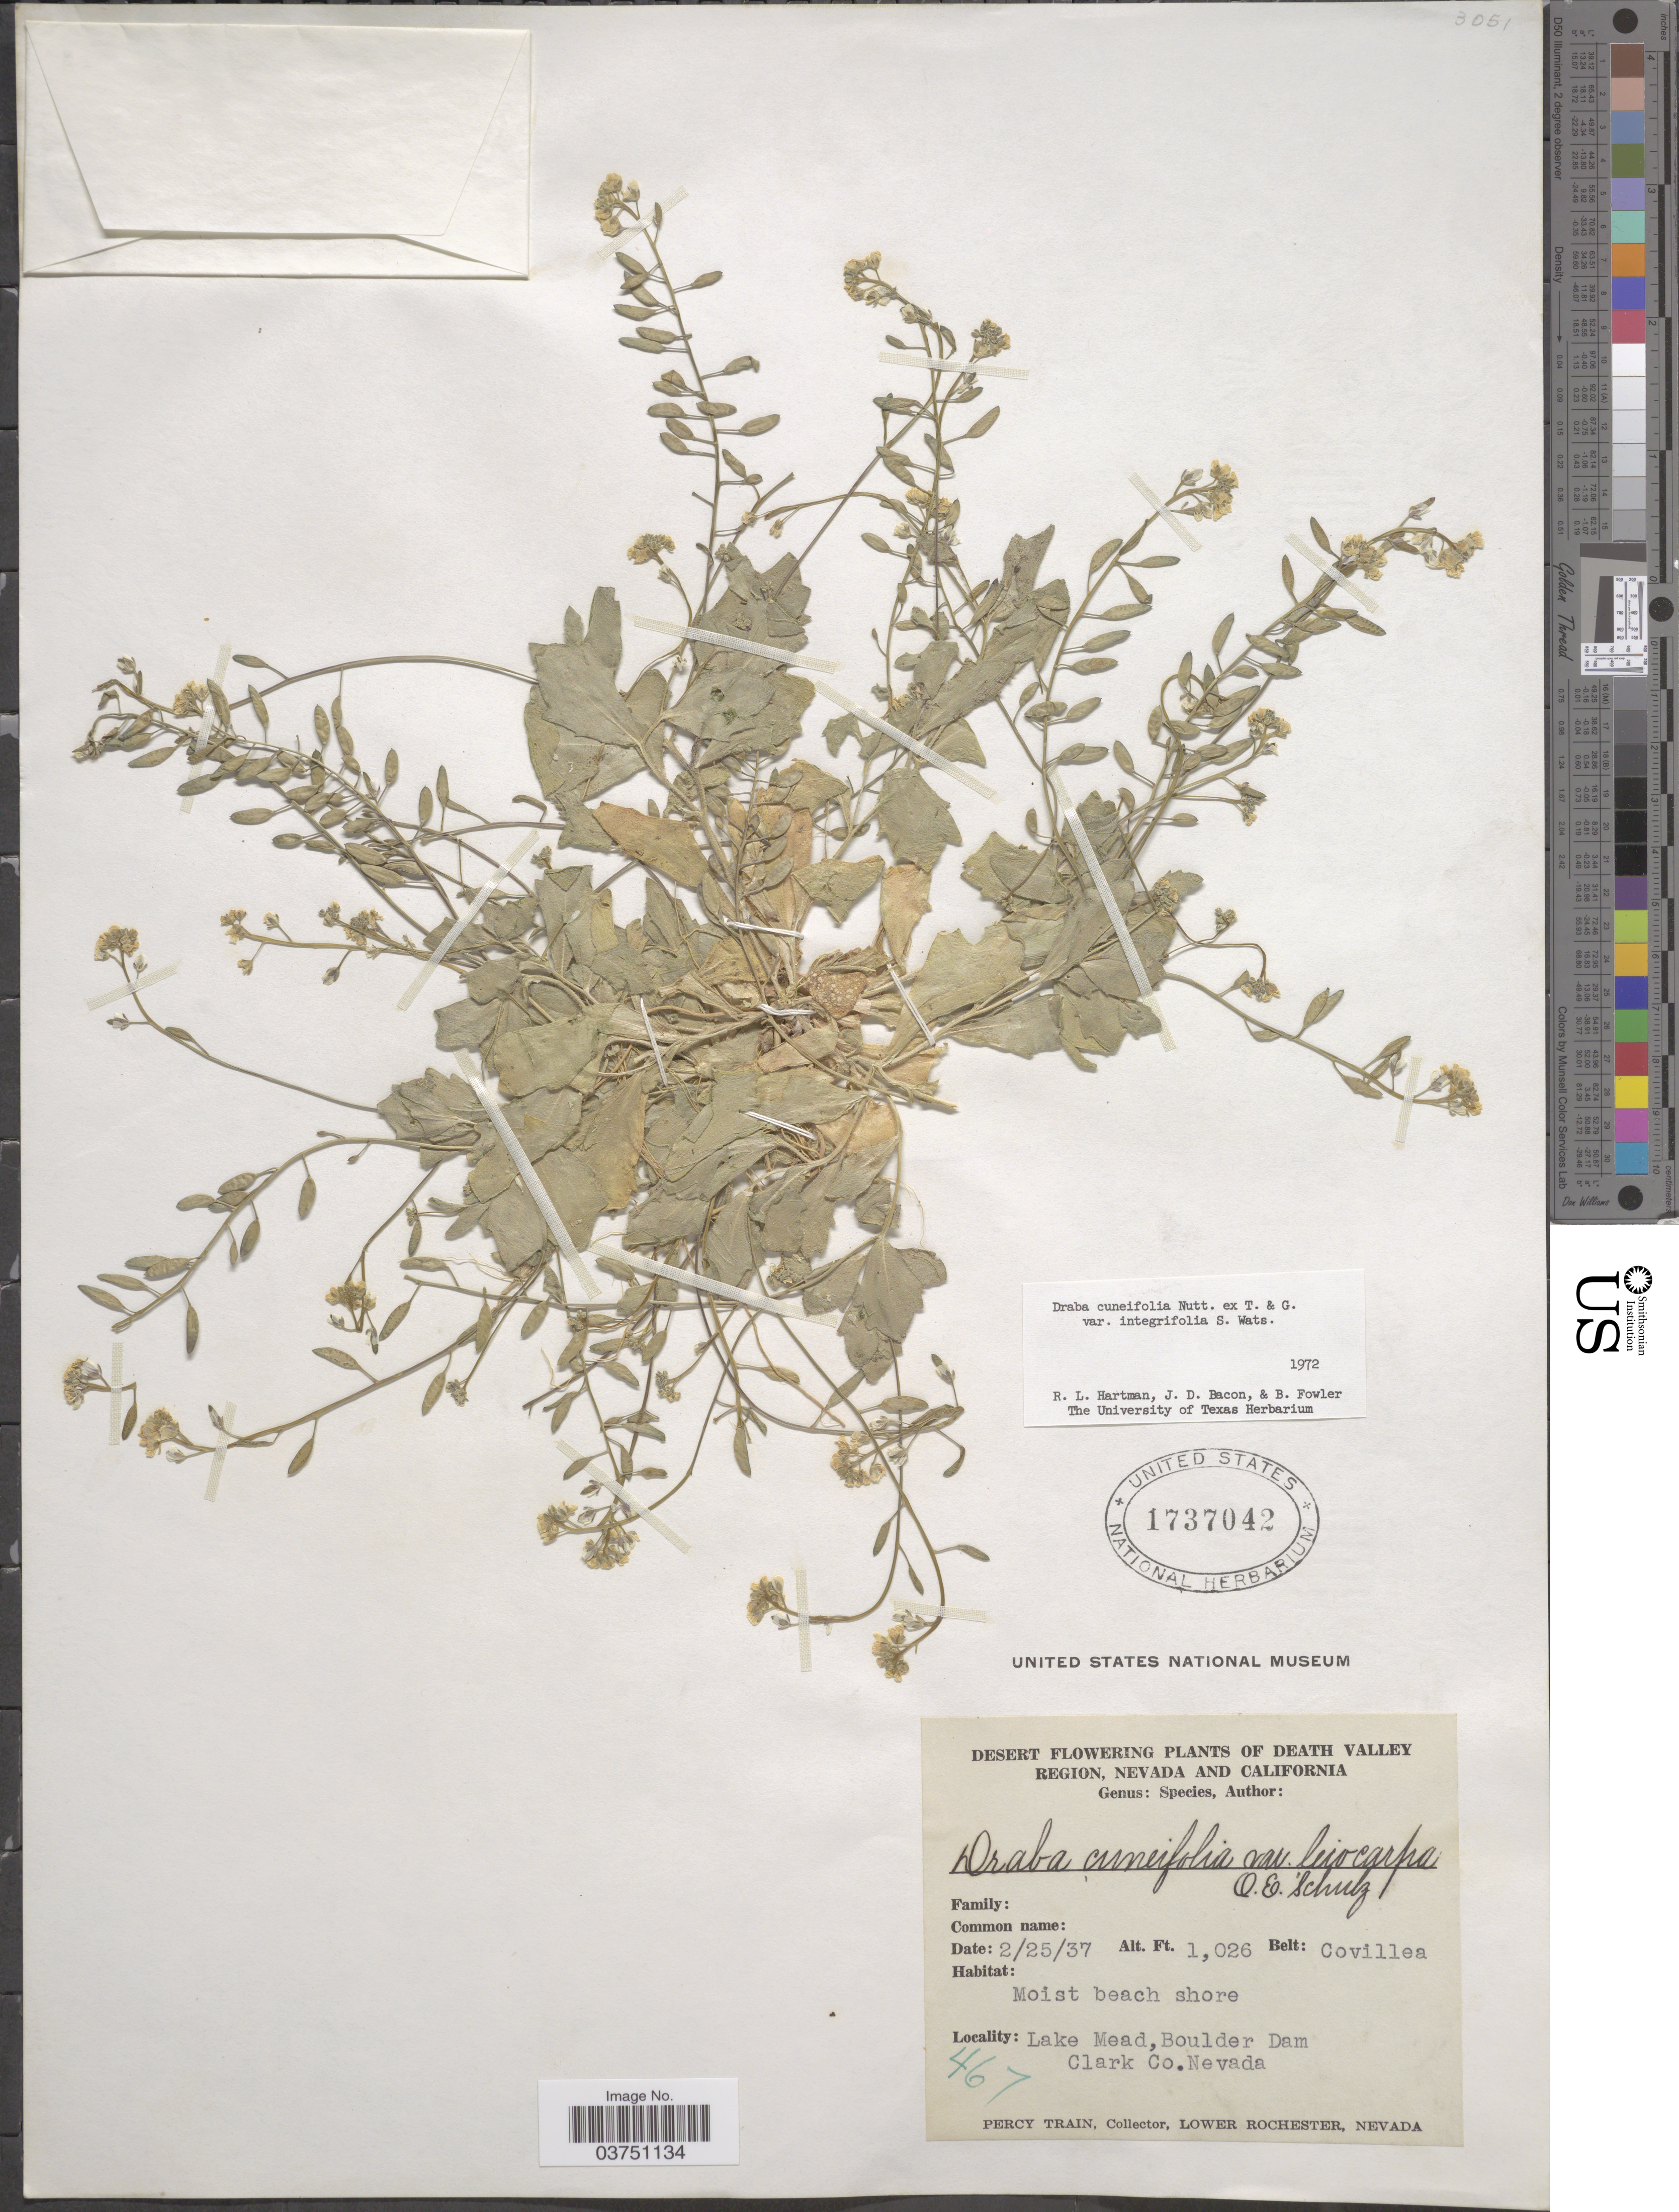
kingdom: Plantae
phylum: Tracheophyta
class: Magnoliopsida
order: Brassicales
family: Brassicaceae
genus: Draba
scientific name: Draba cuneifolia var. integrifolia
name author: S. Watson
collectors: P. Train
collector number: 467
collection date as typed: Transcribed d/m/y: 25/2/37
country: United States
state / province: Nevada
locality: Belt: Covillea. Lake Mead, Boulder Dam. Clark Co.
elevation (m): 313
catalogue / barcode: US 1737042